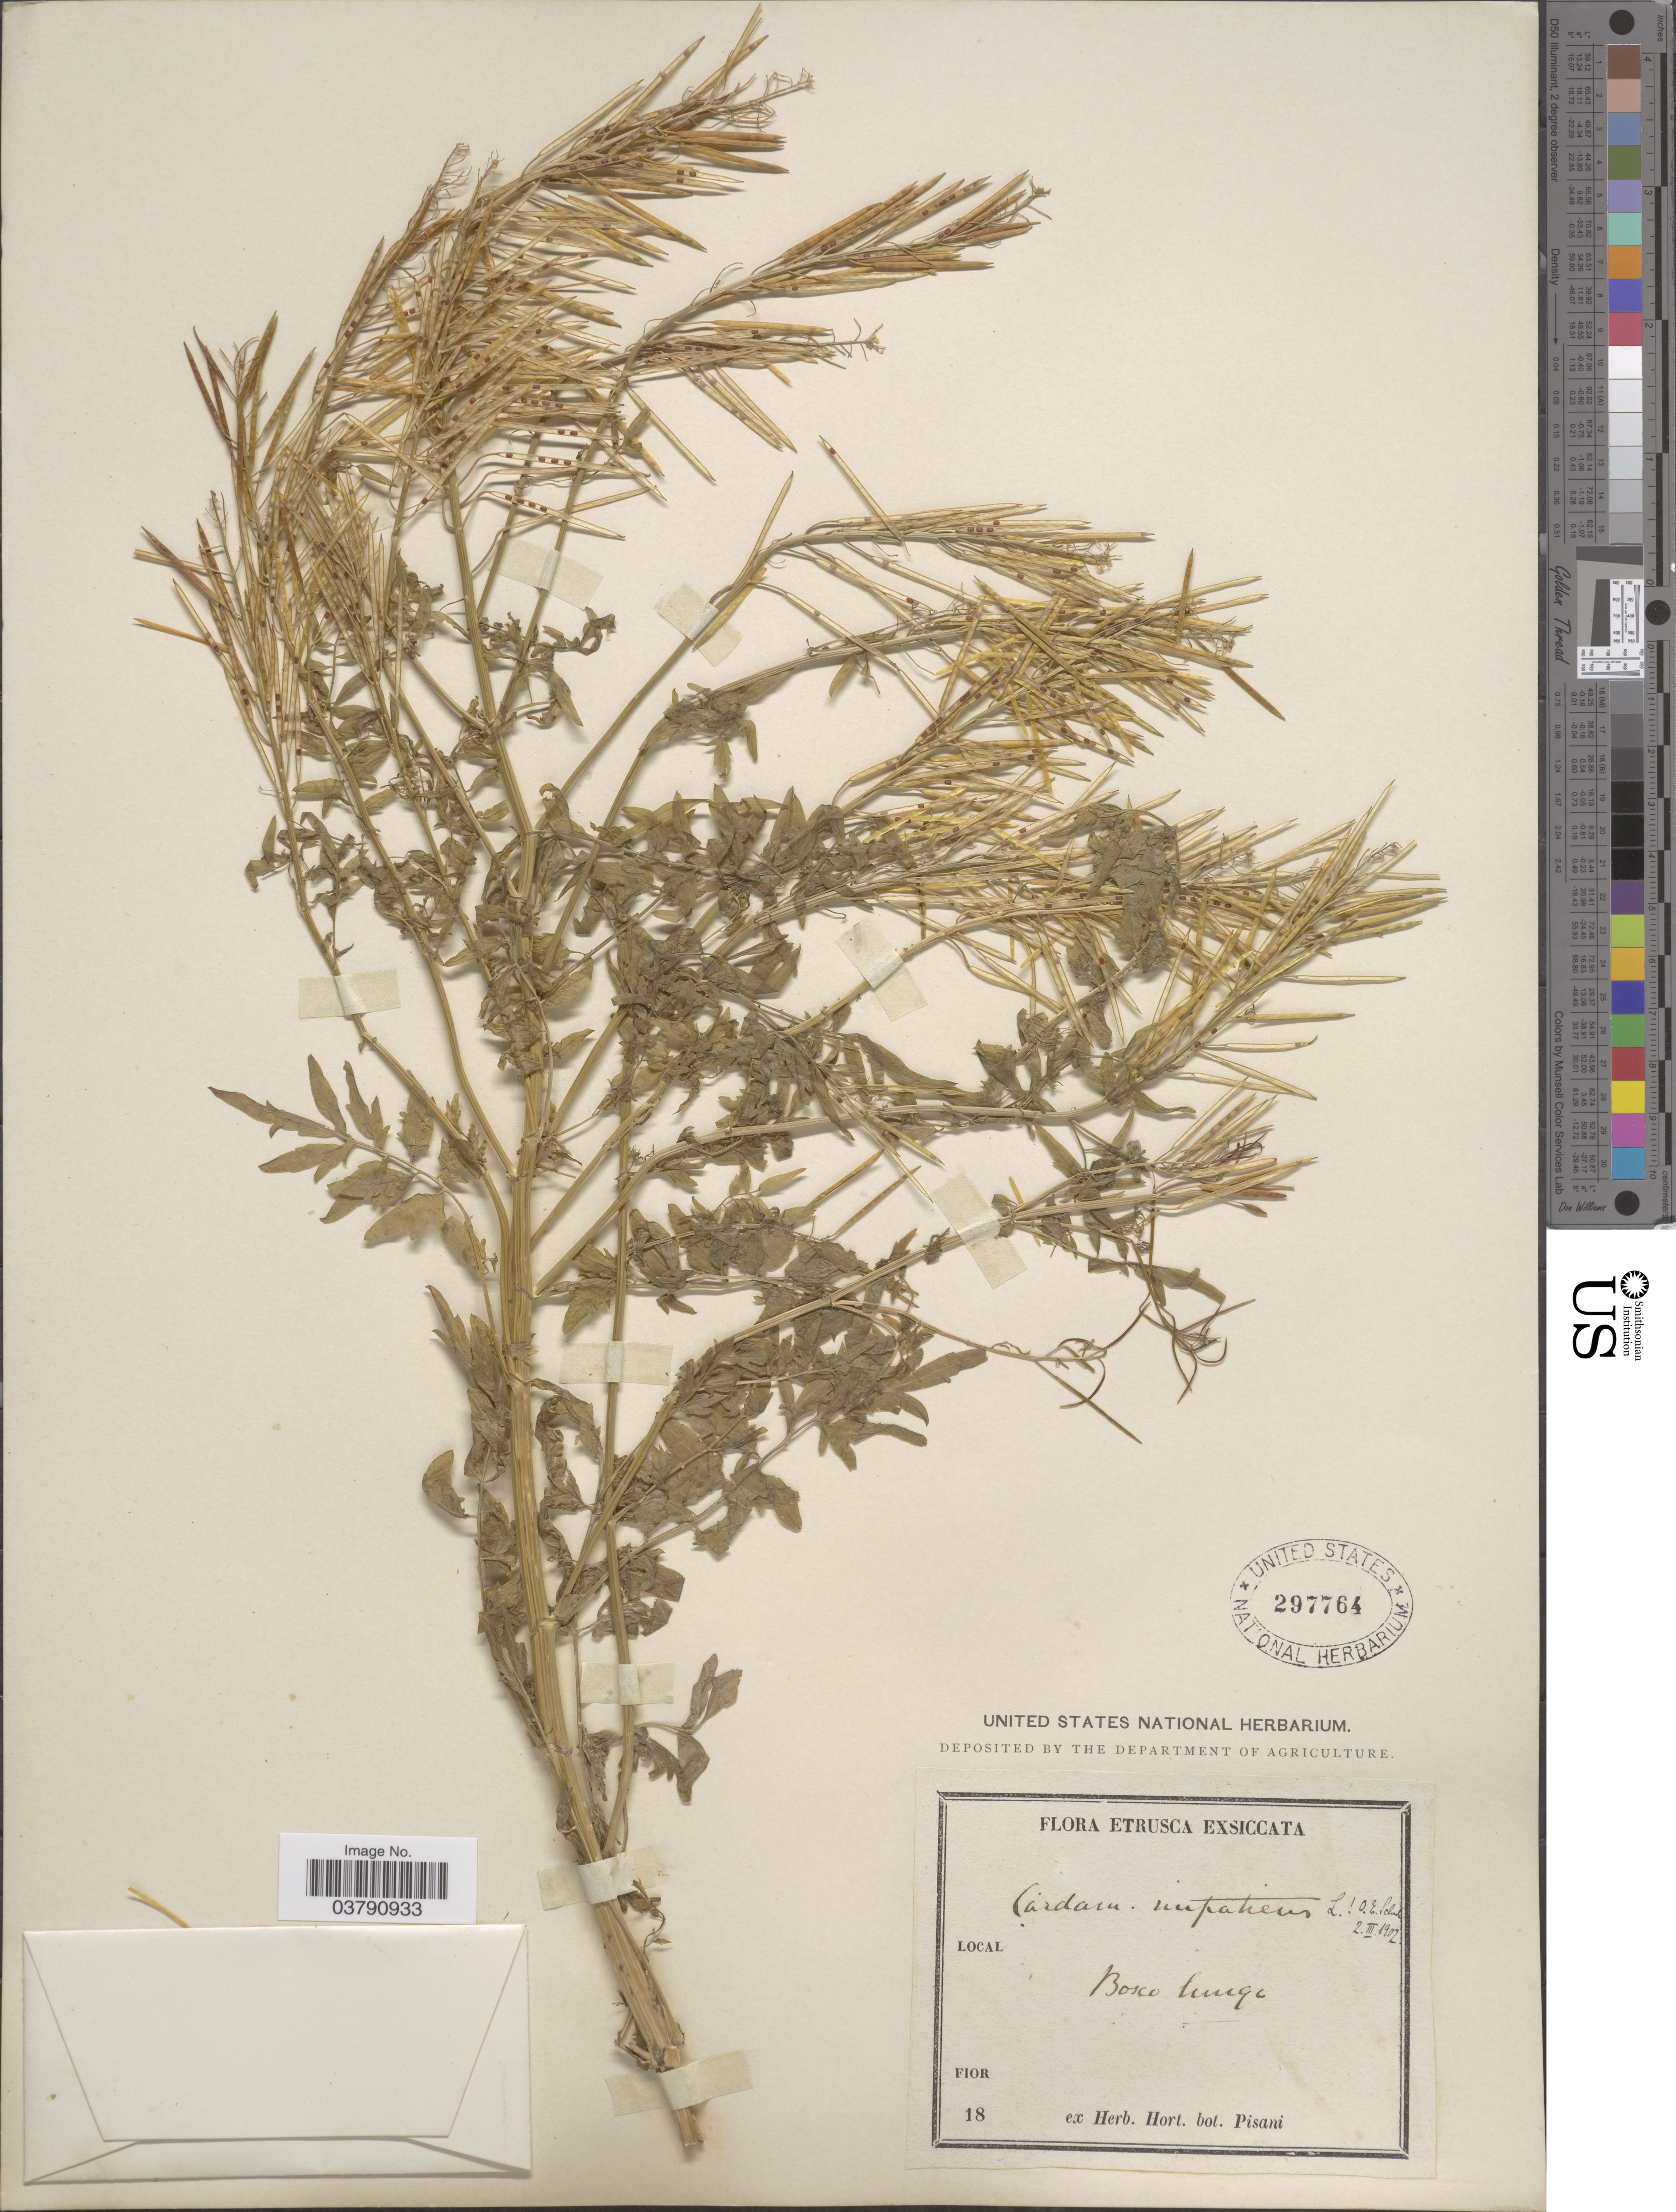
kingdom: Plantae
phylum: Tracheophyta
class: Magnoliopsida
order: Brassicales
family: Brassicaceae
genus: Cardamine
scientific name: Cardamine impatiens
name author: L.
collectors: ex herb. Hort. Bot. Pisani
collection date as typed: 18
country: Italy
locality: Etrusca. Bosco lunge [interpreted].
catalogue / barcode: US 297764